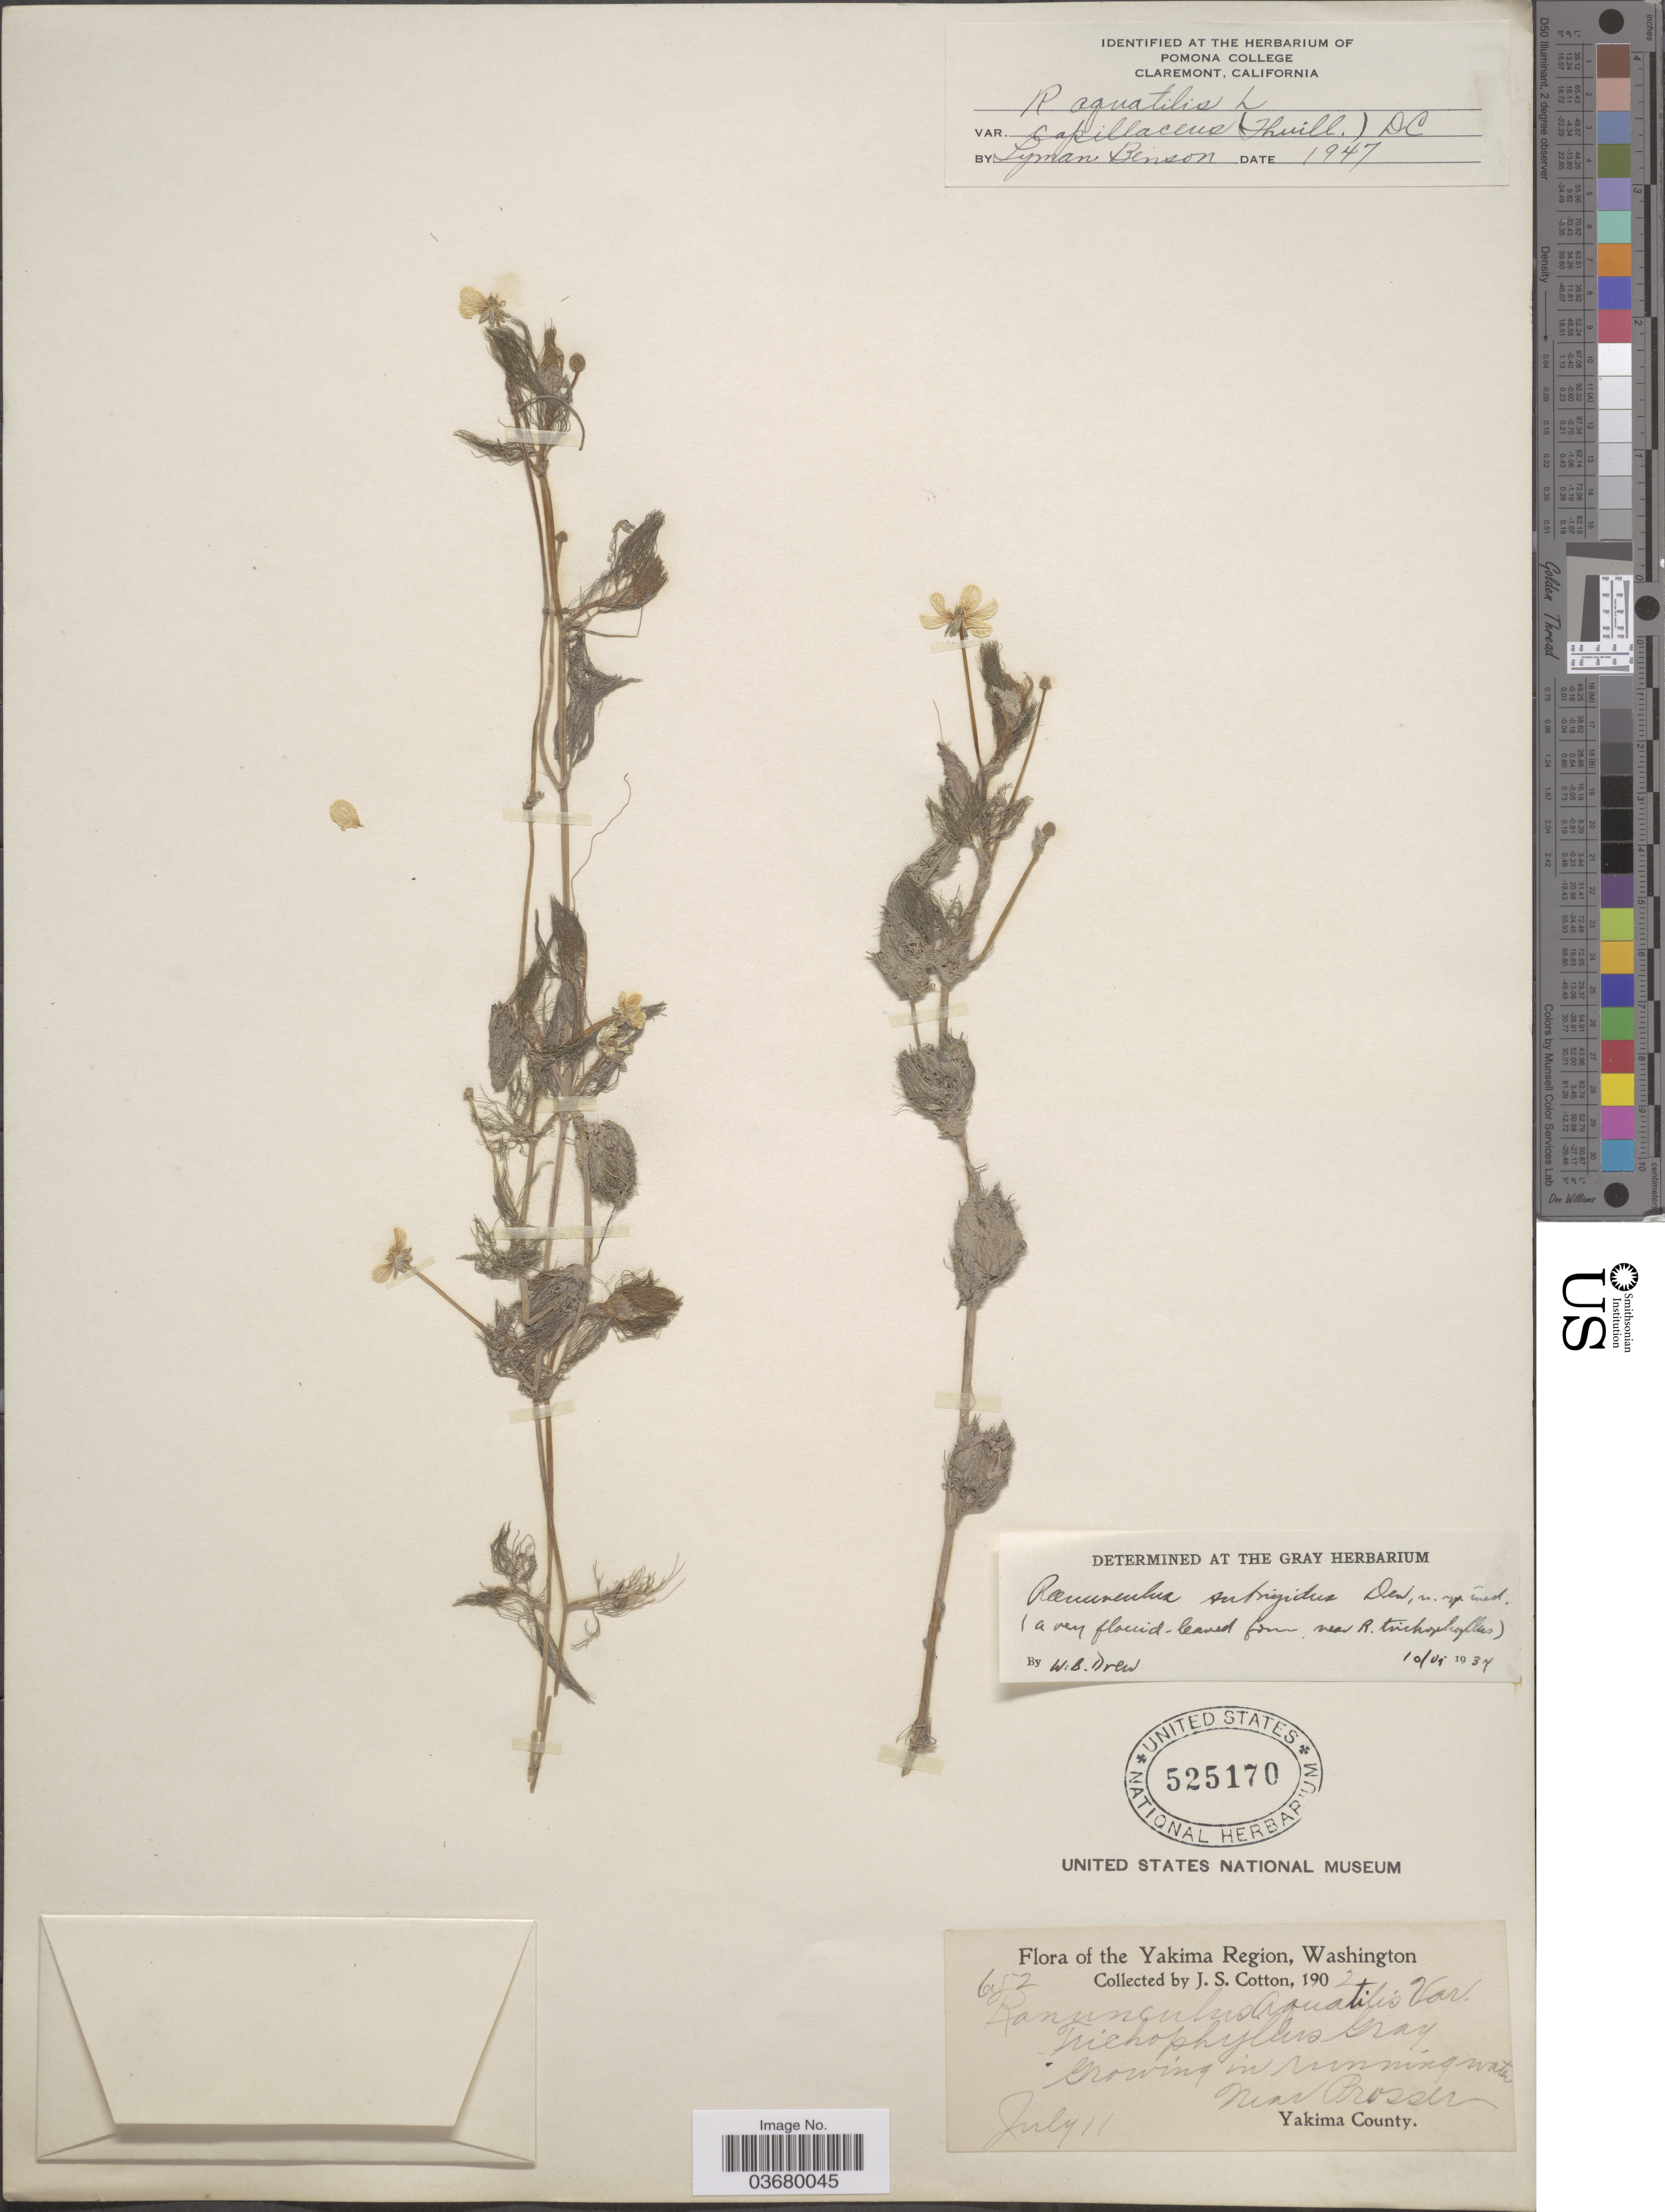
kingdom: Plantae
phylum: Tracheophyta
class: Magnoliopsida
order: Ranunculales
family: Ranunculaceae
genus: Ranunculus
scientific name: Ranunculus subrigidus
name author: W.B. Drew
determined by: Drew, W. B.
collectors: J. S. Cotton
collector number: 652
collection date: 1902-07-11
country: United States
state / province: Washington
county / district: Yakima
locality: The Yakima Region. Near Prosser. Yakima County.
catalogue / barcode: US 525170